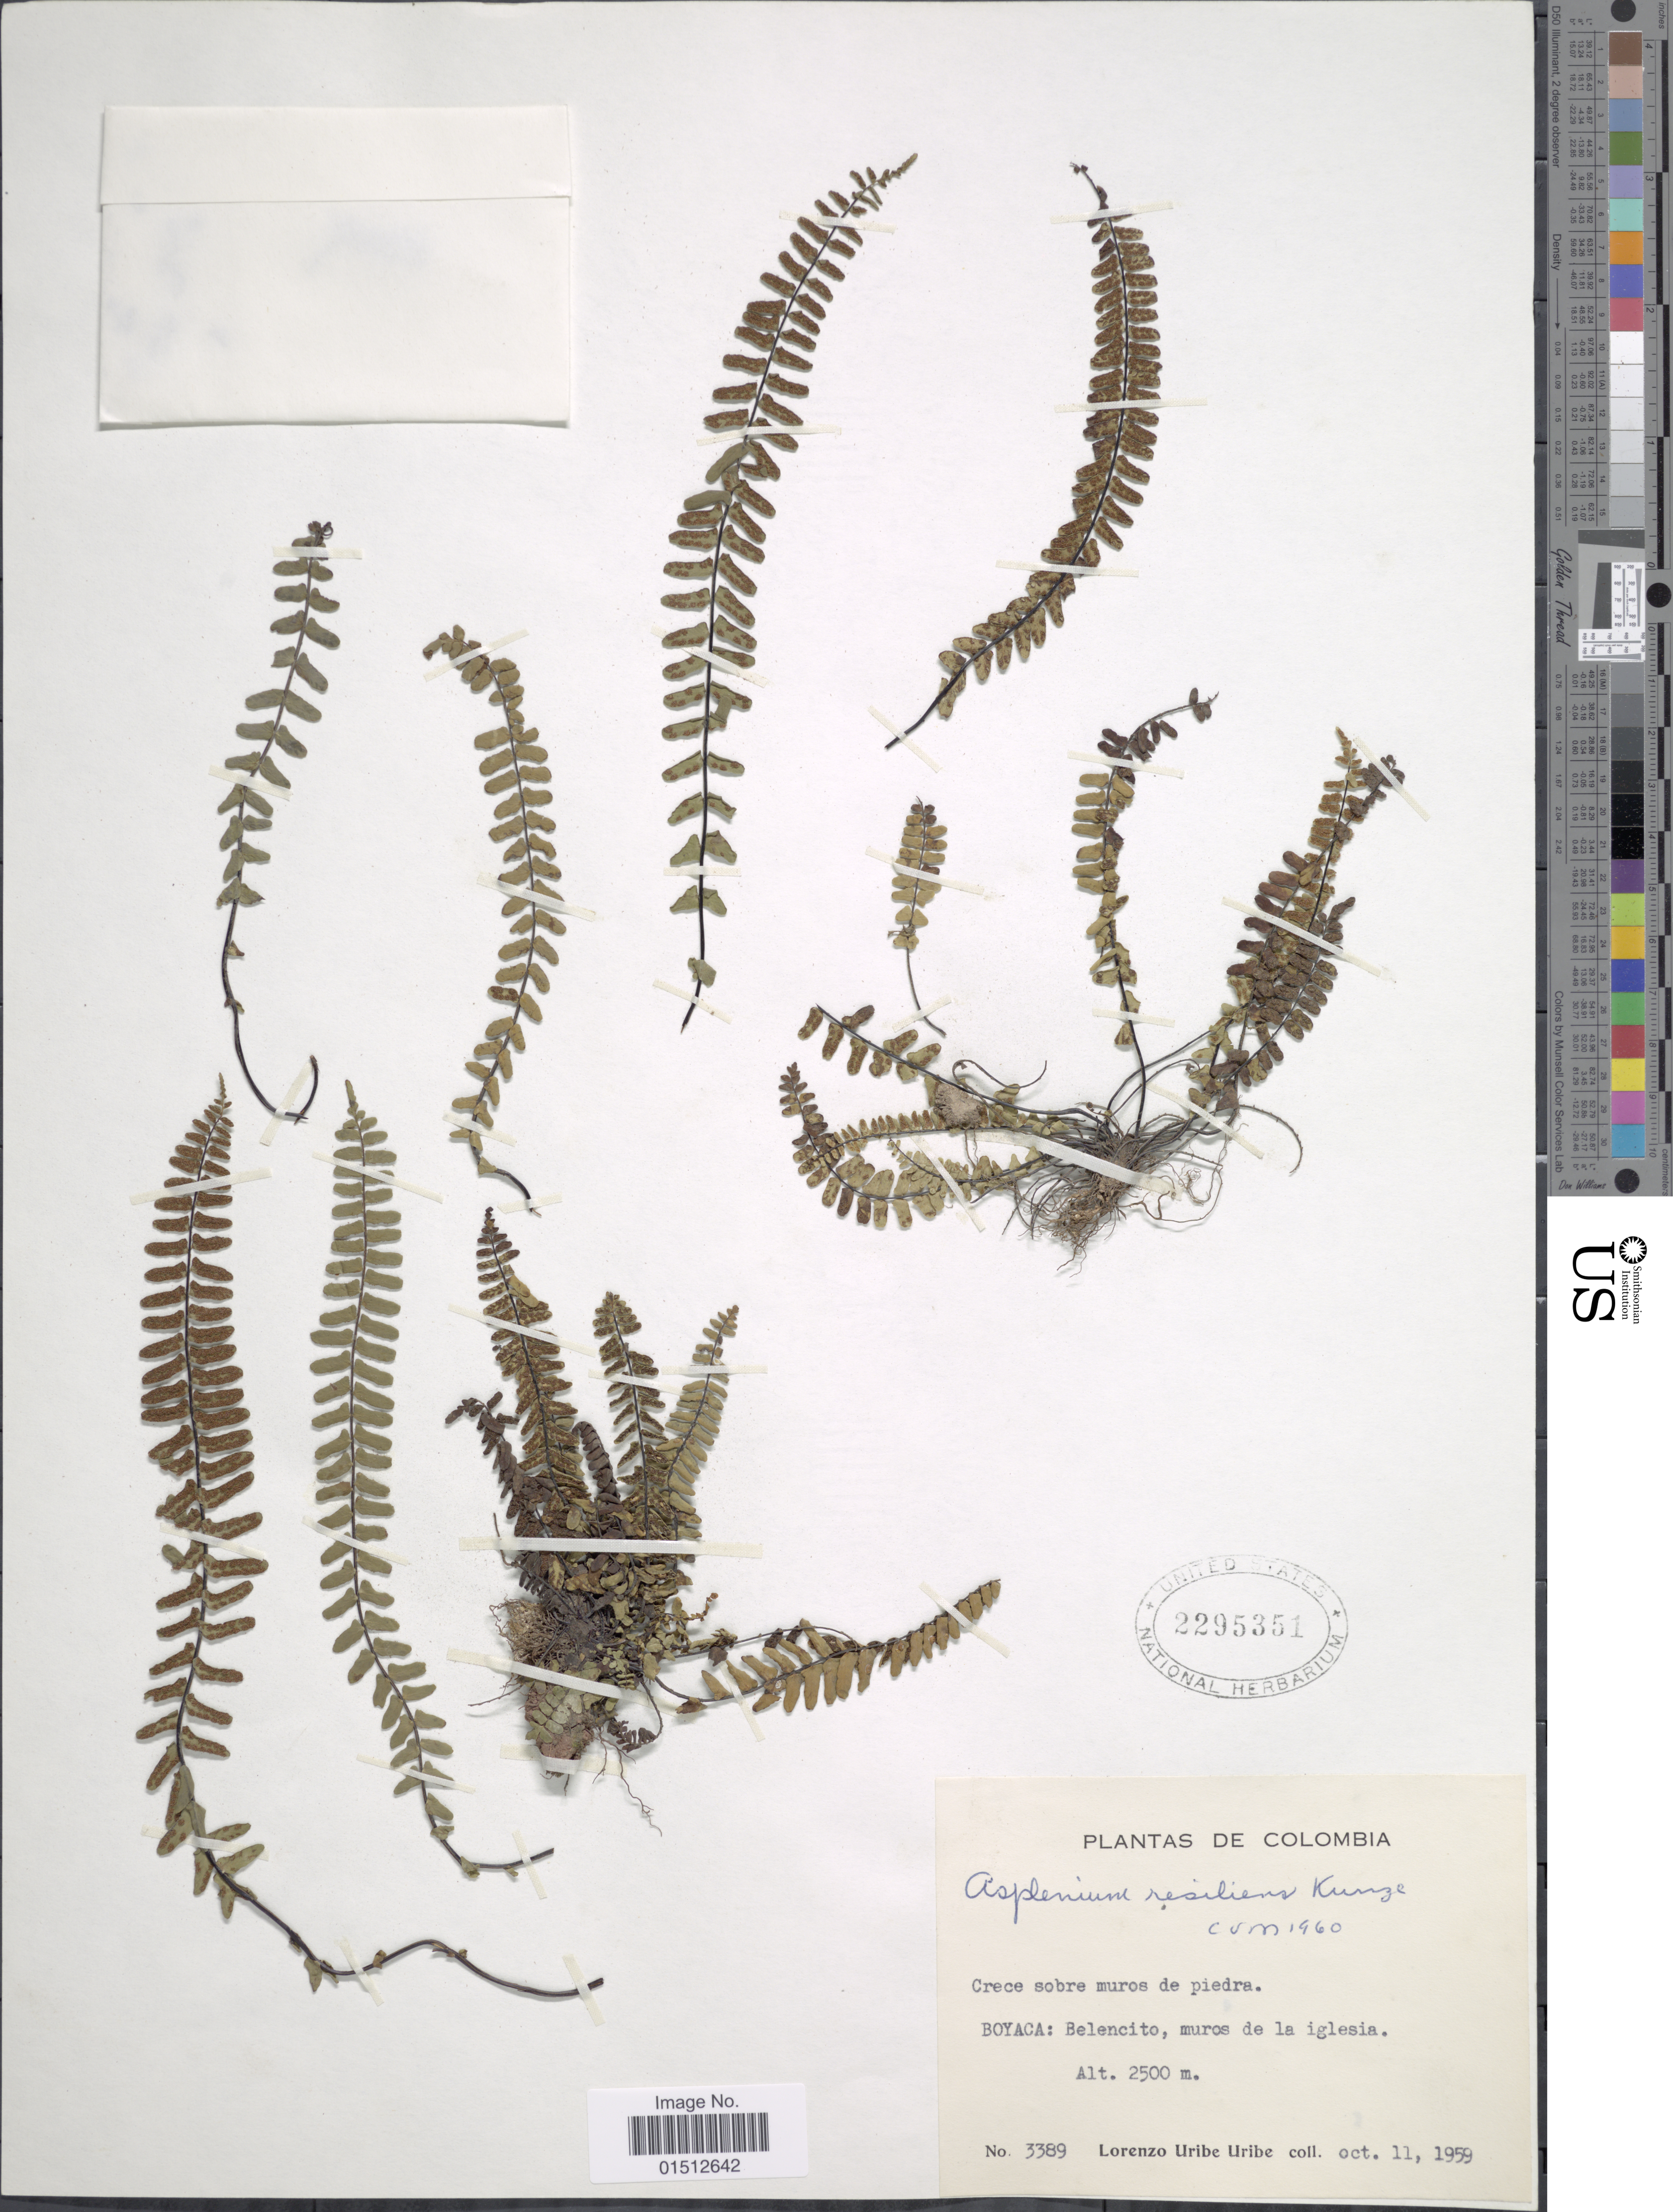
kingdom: Plantae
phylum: Tracheophyta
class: Polypodiopsida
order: Polypodiales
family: Aspleniaceae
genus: Asplenium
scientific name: Asplenium resiliens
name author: Kunze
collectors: L. Uribe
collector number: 3389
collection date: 1959-10-11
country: Colombia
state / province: Boyacá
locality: Colombia, Boyaca: Belencito, muros de la iglesia.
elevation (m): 2500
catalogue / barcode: US 2295351